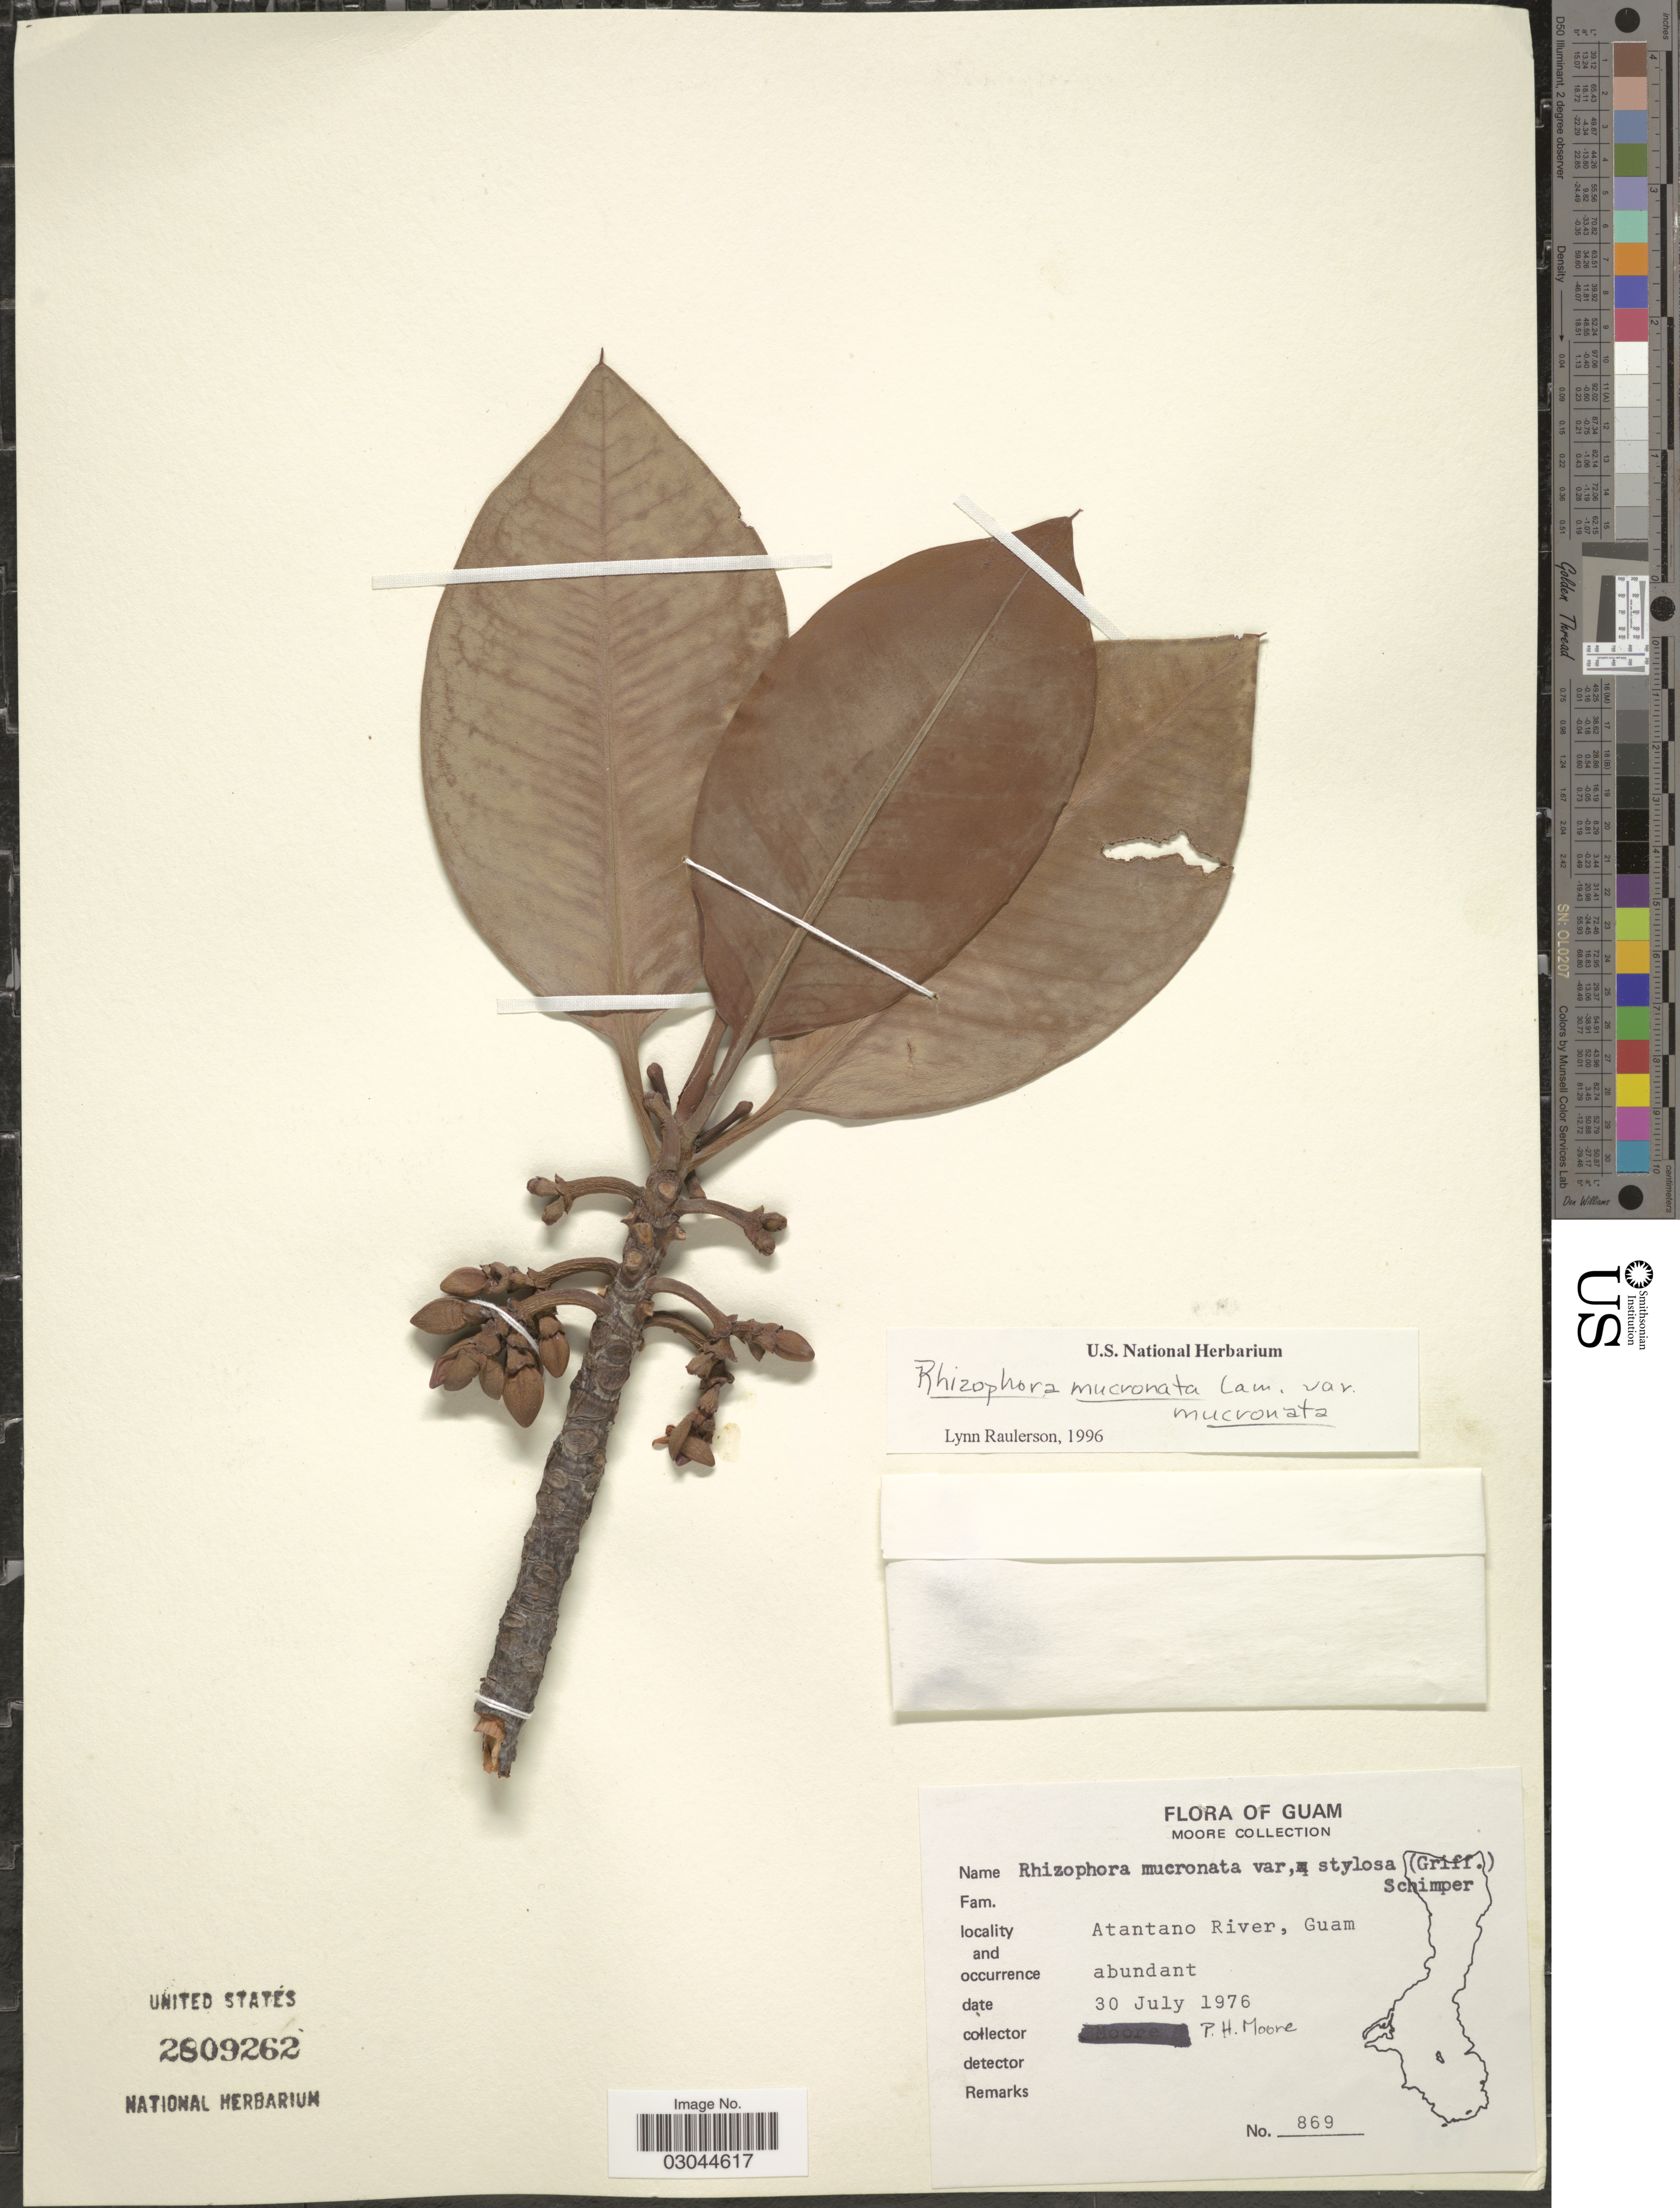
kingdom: Plantae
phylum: Tracheophyta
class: Magnoliopsida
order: Malpighiales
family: Rhizophoraceae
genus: Rhizophora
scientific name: Rhizophora mucronata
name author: Lam.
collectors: P. H. Moore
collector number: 869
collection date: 1976-07-30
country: Guam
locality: Atantano River.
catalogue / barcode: US 2809262